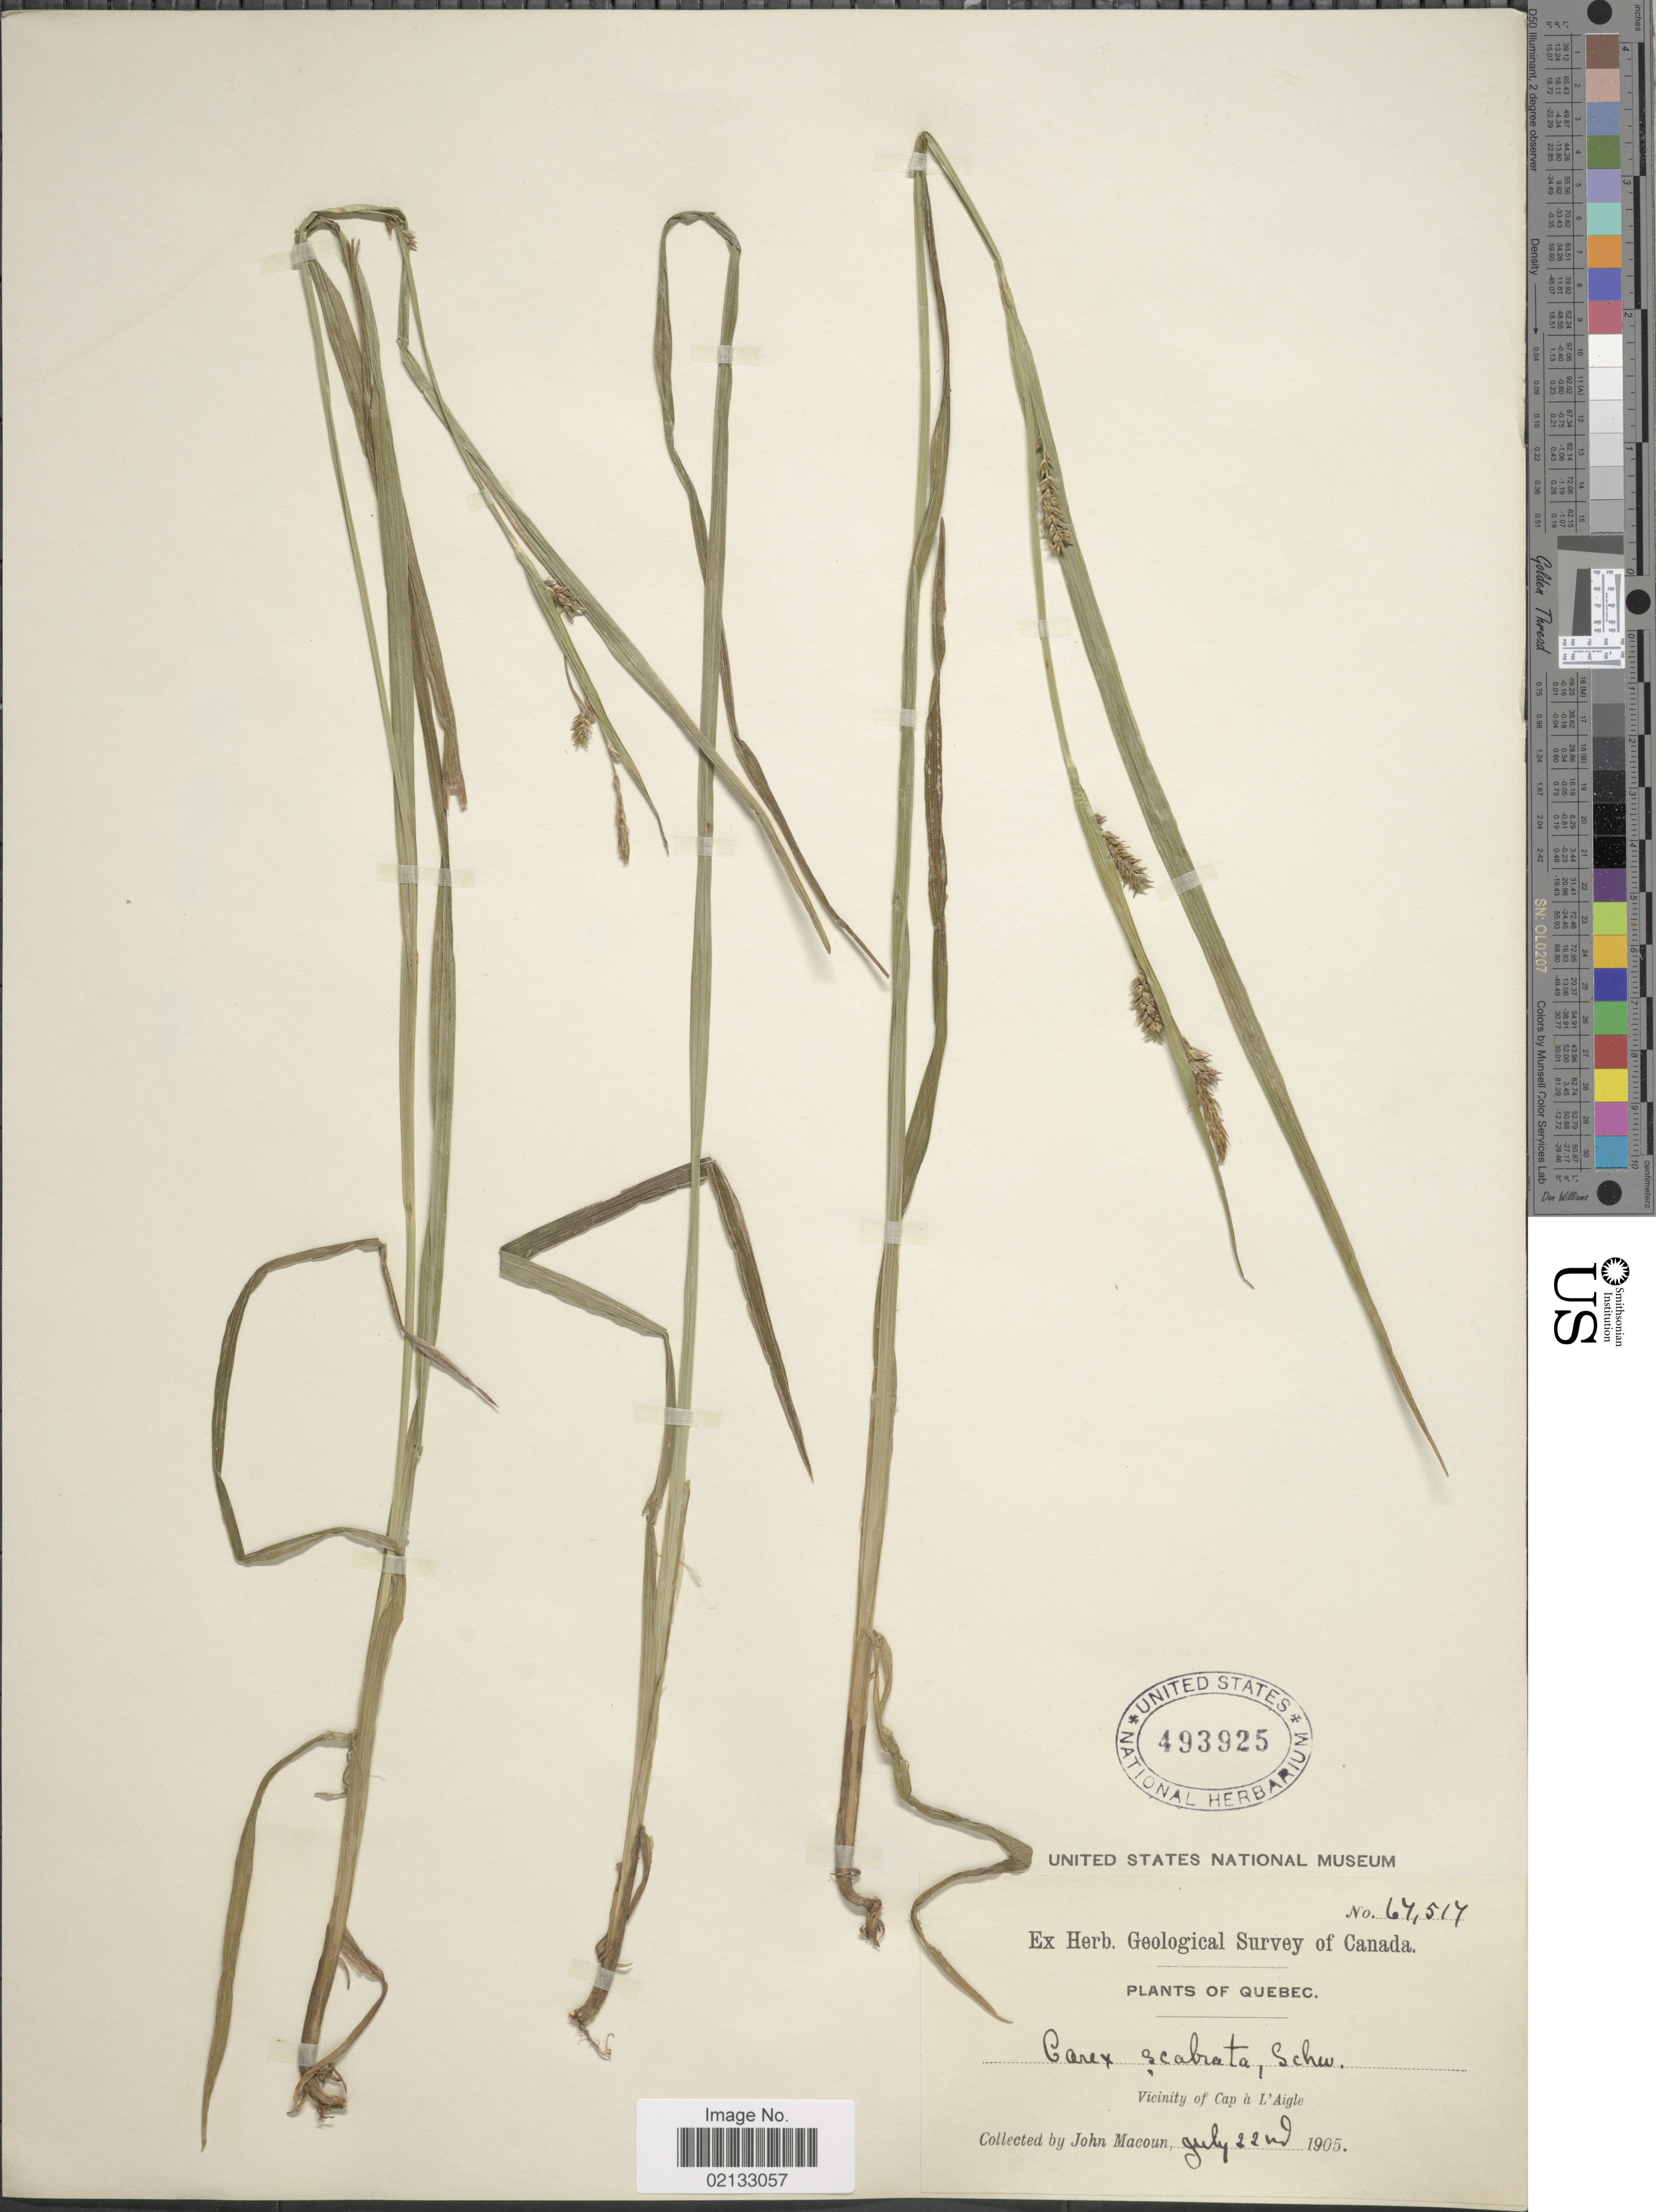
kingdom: Plantae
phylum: Tracheophyta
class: Liliopsida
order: Poales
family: Cyperaceae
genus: Carex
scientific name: Carex scabrata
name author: Schwein.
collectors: J. Macoun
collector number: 67517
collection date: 1905-07-22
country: Canada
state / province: Quebec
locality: Vicinity of Cap a L'Aigle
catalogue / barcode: US 493925